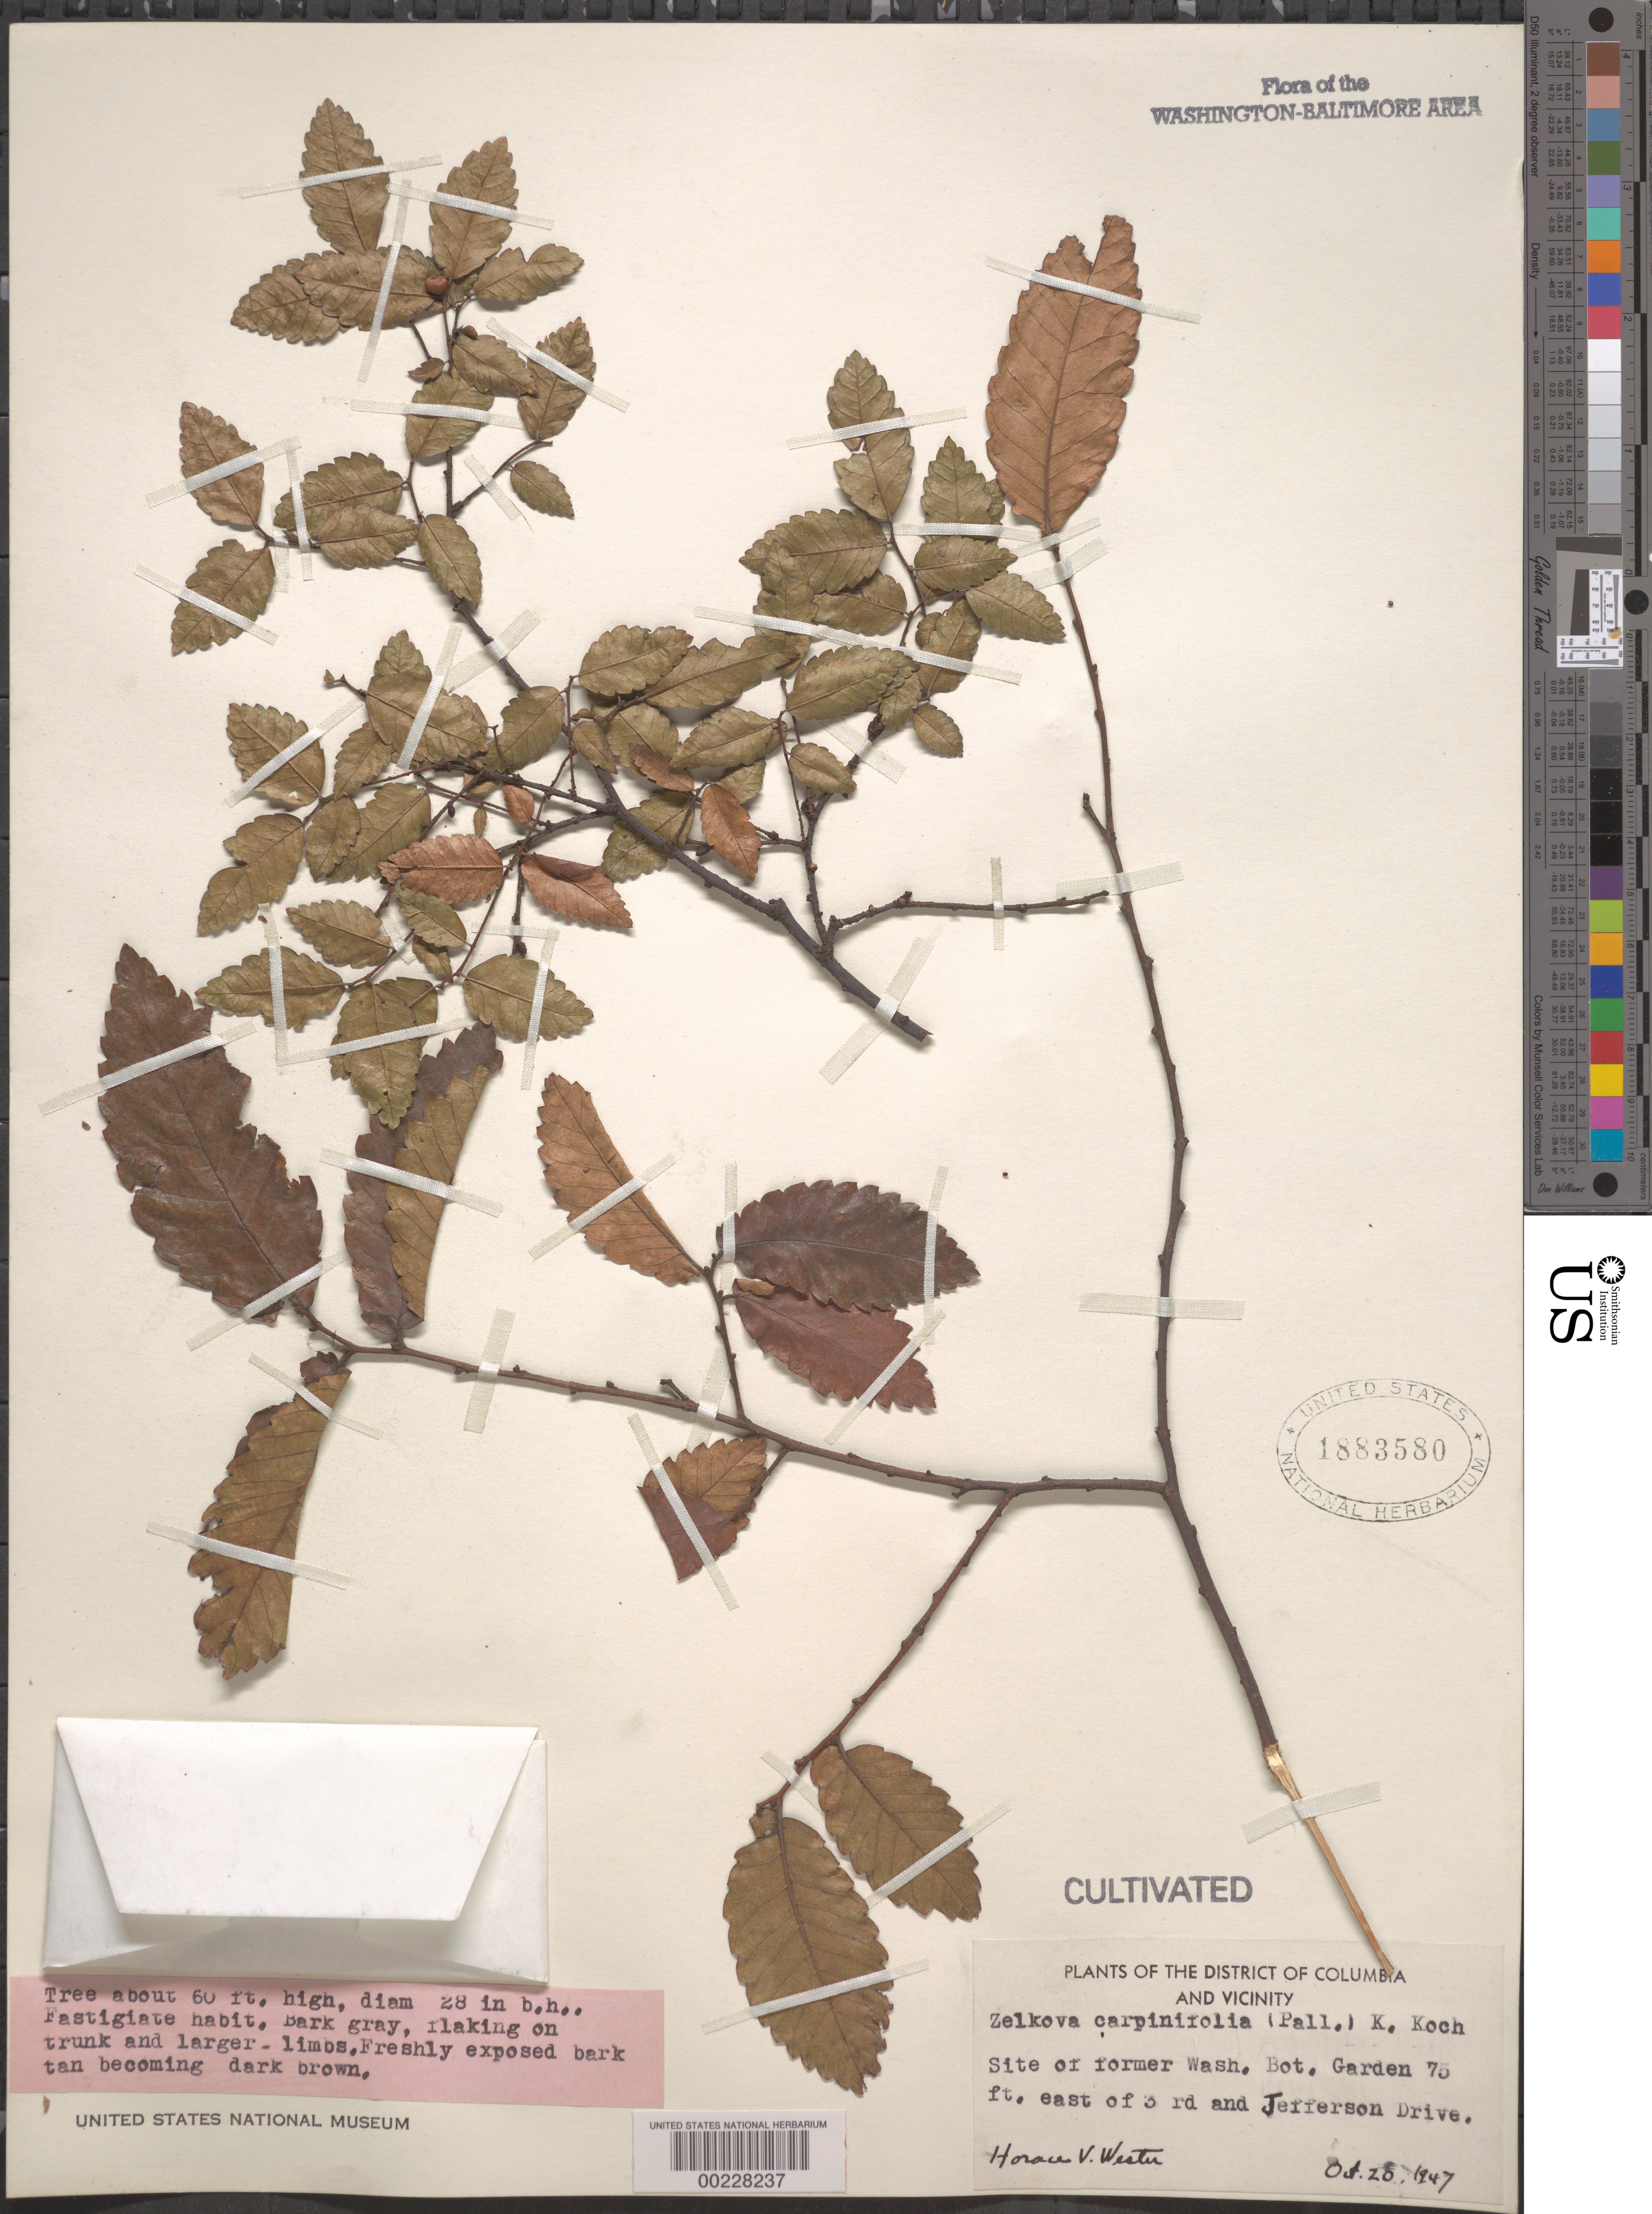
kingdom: Plantae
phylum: Tracheophyta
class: Magnoliopsida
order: Rosales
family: Ulmaceae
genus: Zelkova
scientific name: Zelkova carpinifolia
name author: (Pall.) K. Koch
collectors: H. Wester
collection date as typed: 20 Oct 1947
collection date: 1947-10-20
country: United States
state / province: District of Columbia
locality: Site of former Botanical Garden, 75' E of 3rd and Jefferson Drive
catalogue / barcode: US 1883580